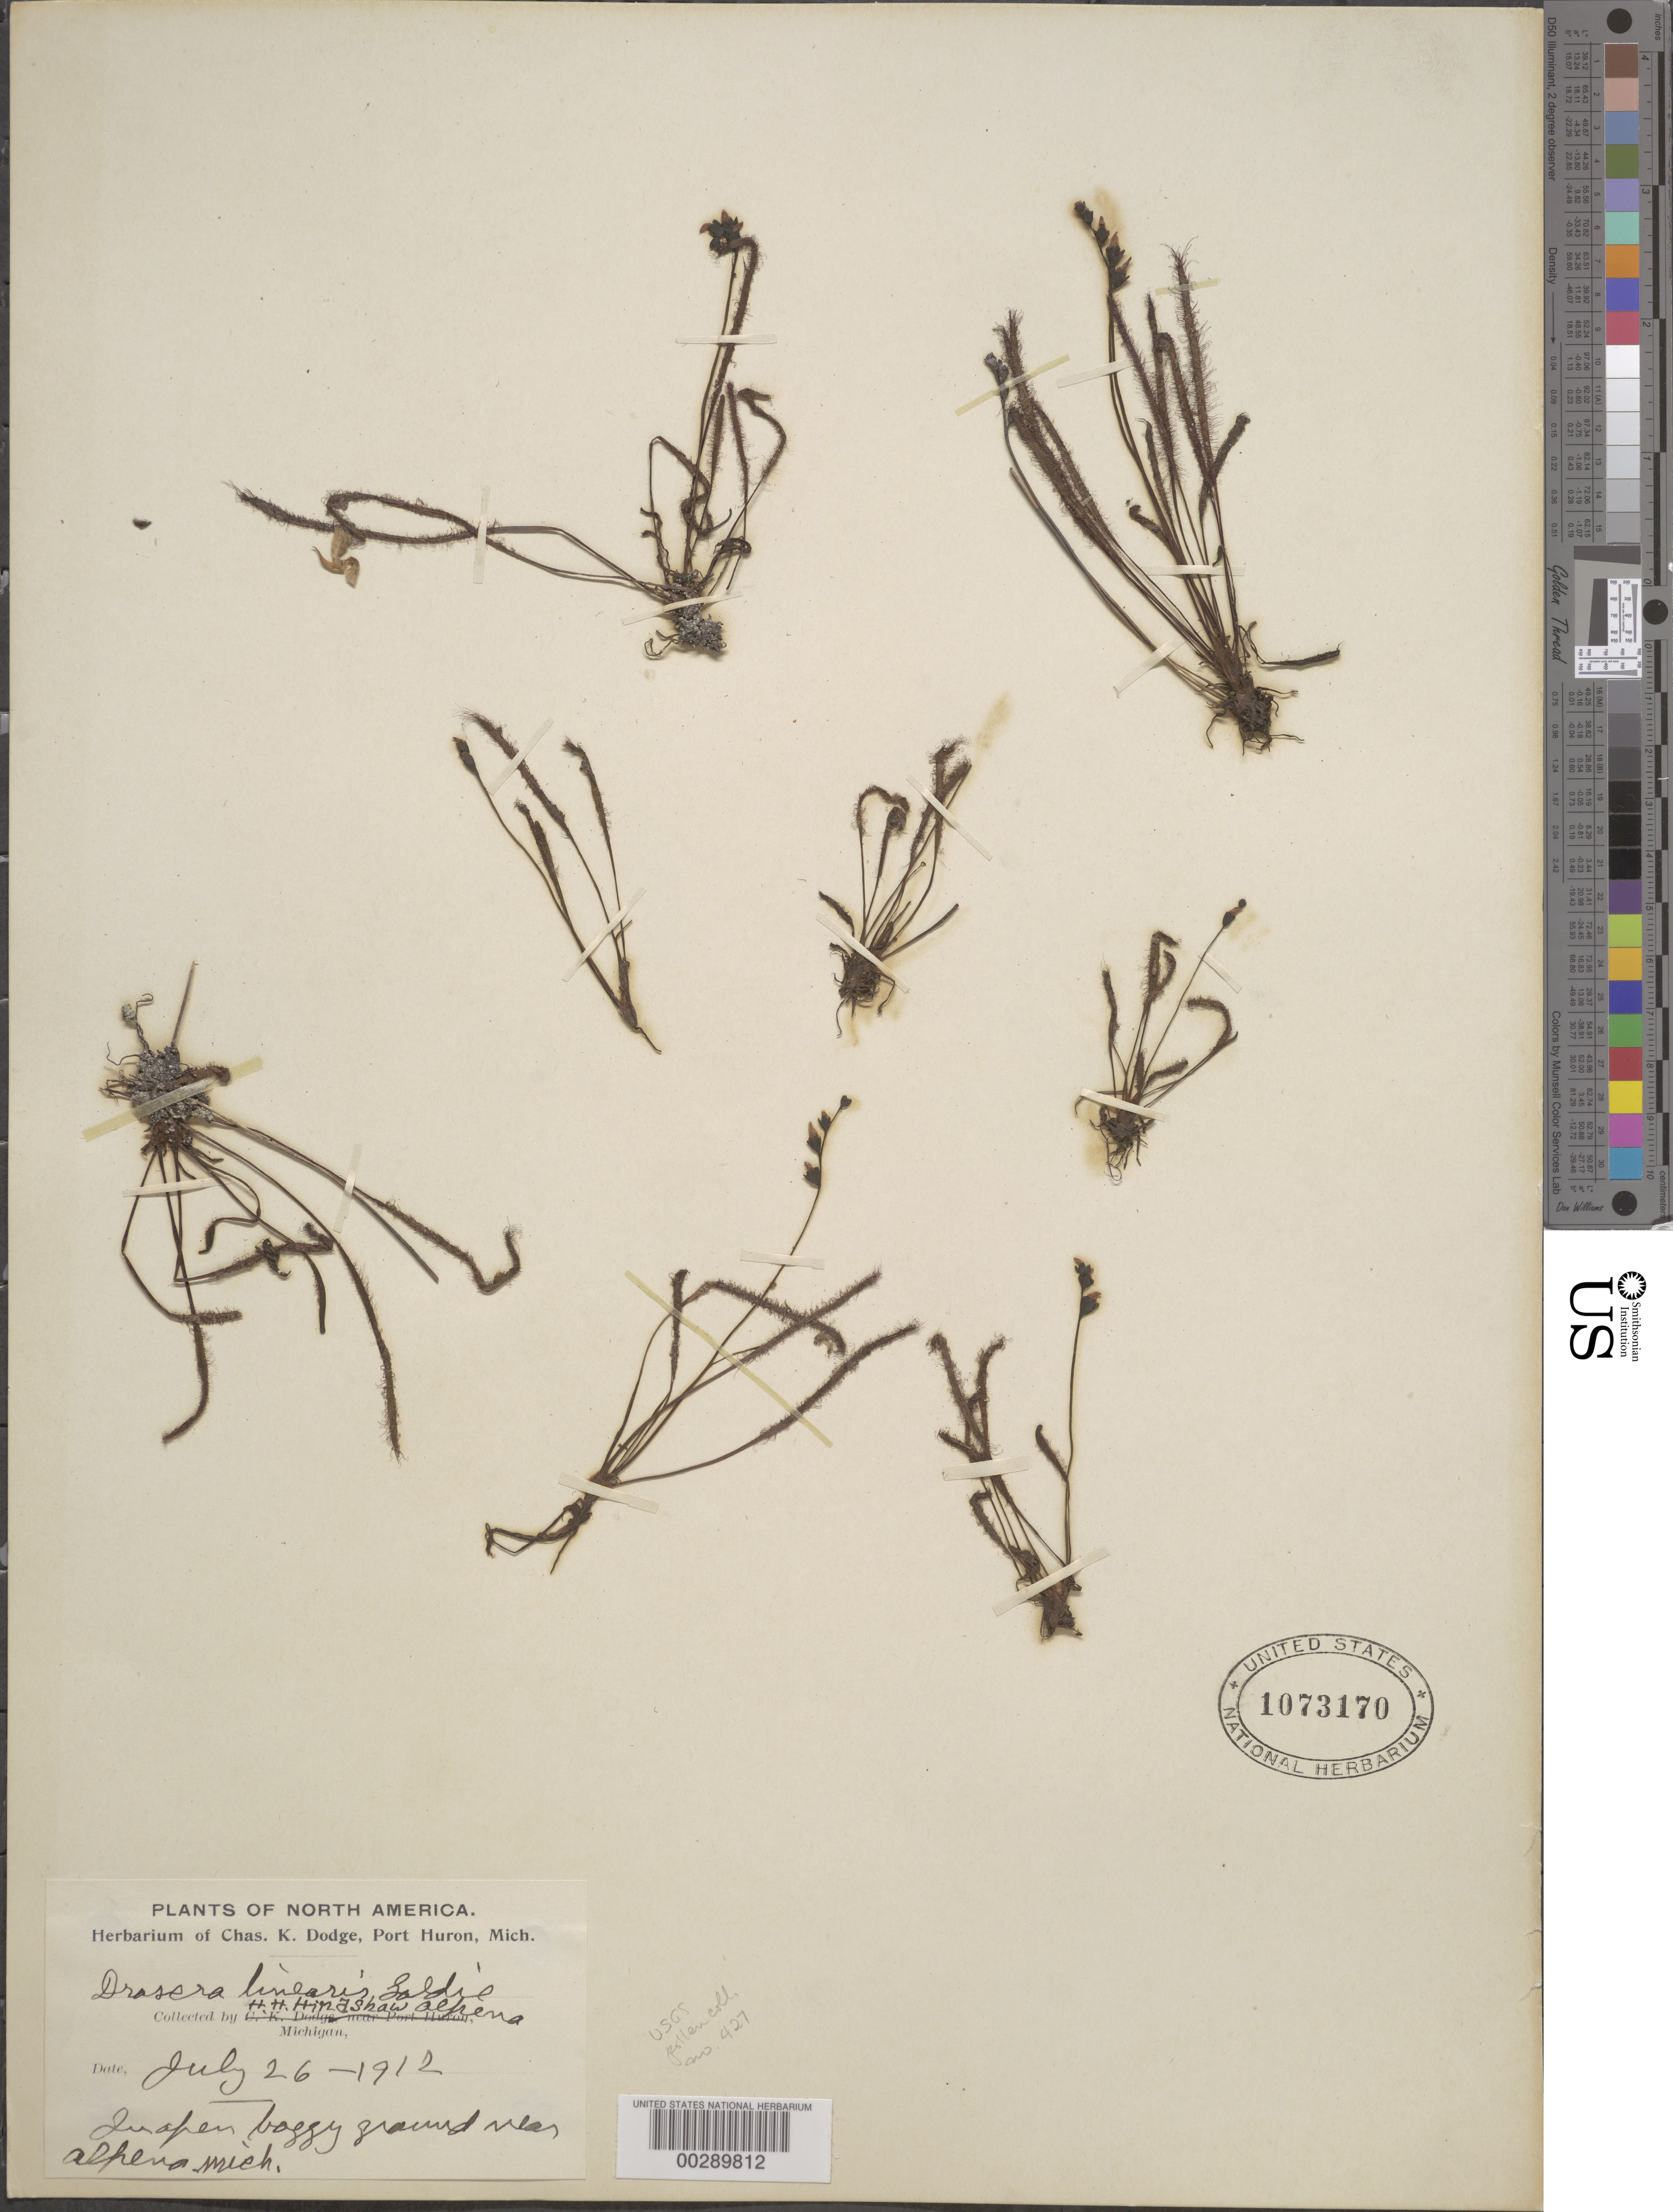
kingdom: Plantae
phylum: Tracheophyta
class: Magnoliopsida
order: Caryophyllales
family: Droseraceae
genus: Drosera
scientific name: Drosera linearis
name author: Goldie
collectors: H. Hinashaw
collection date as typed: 26 Jul 1912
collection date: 1912-07-26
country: United States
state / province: Michigan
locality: Near alpena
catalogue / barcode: US 1073170